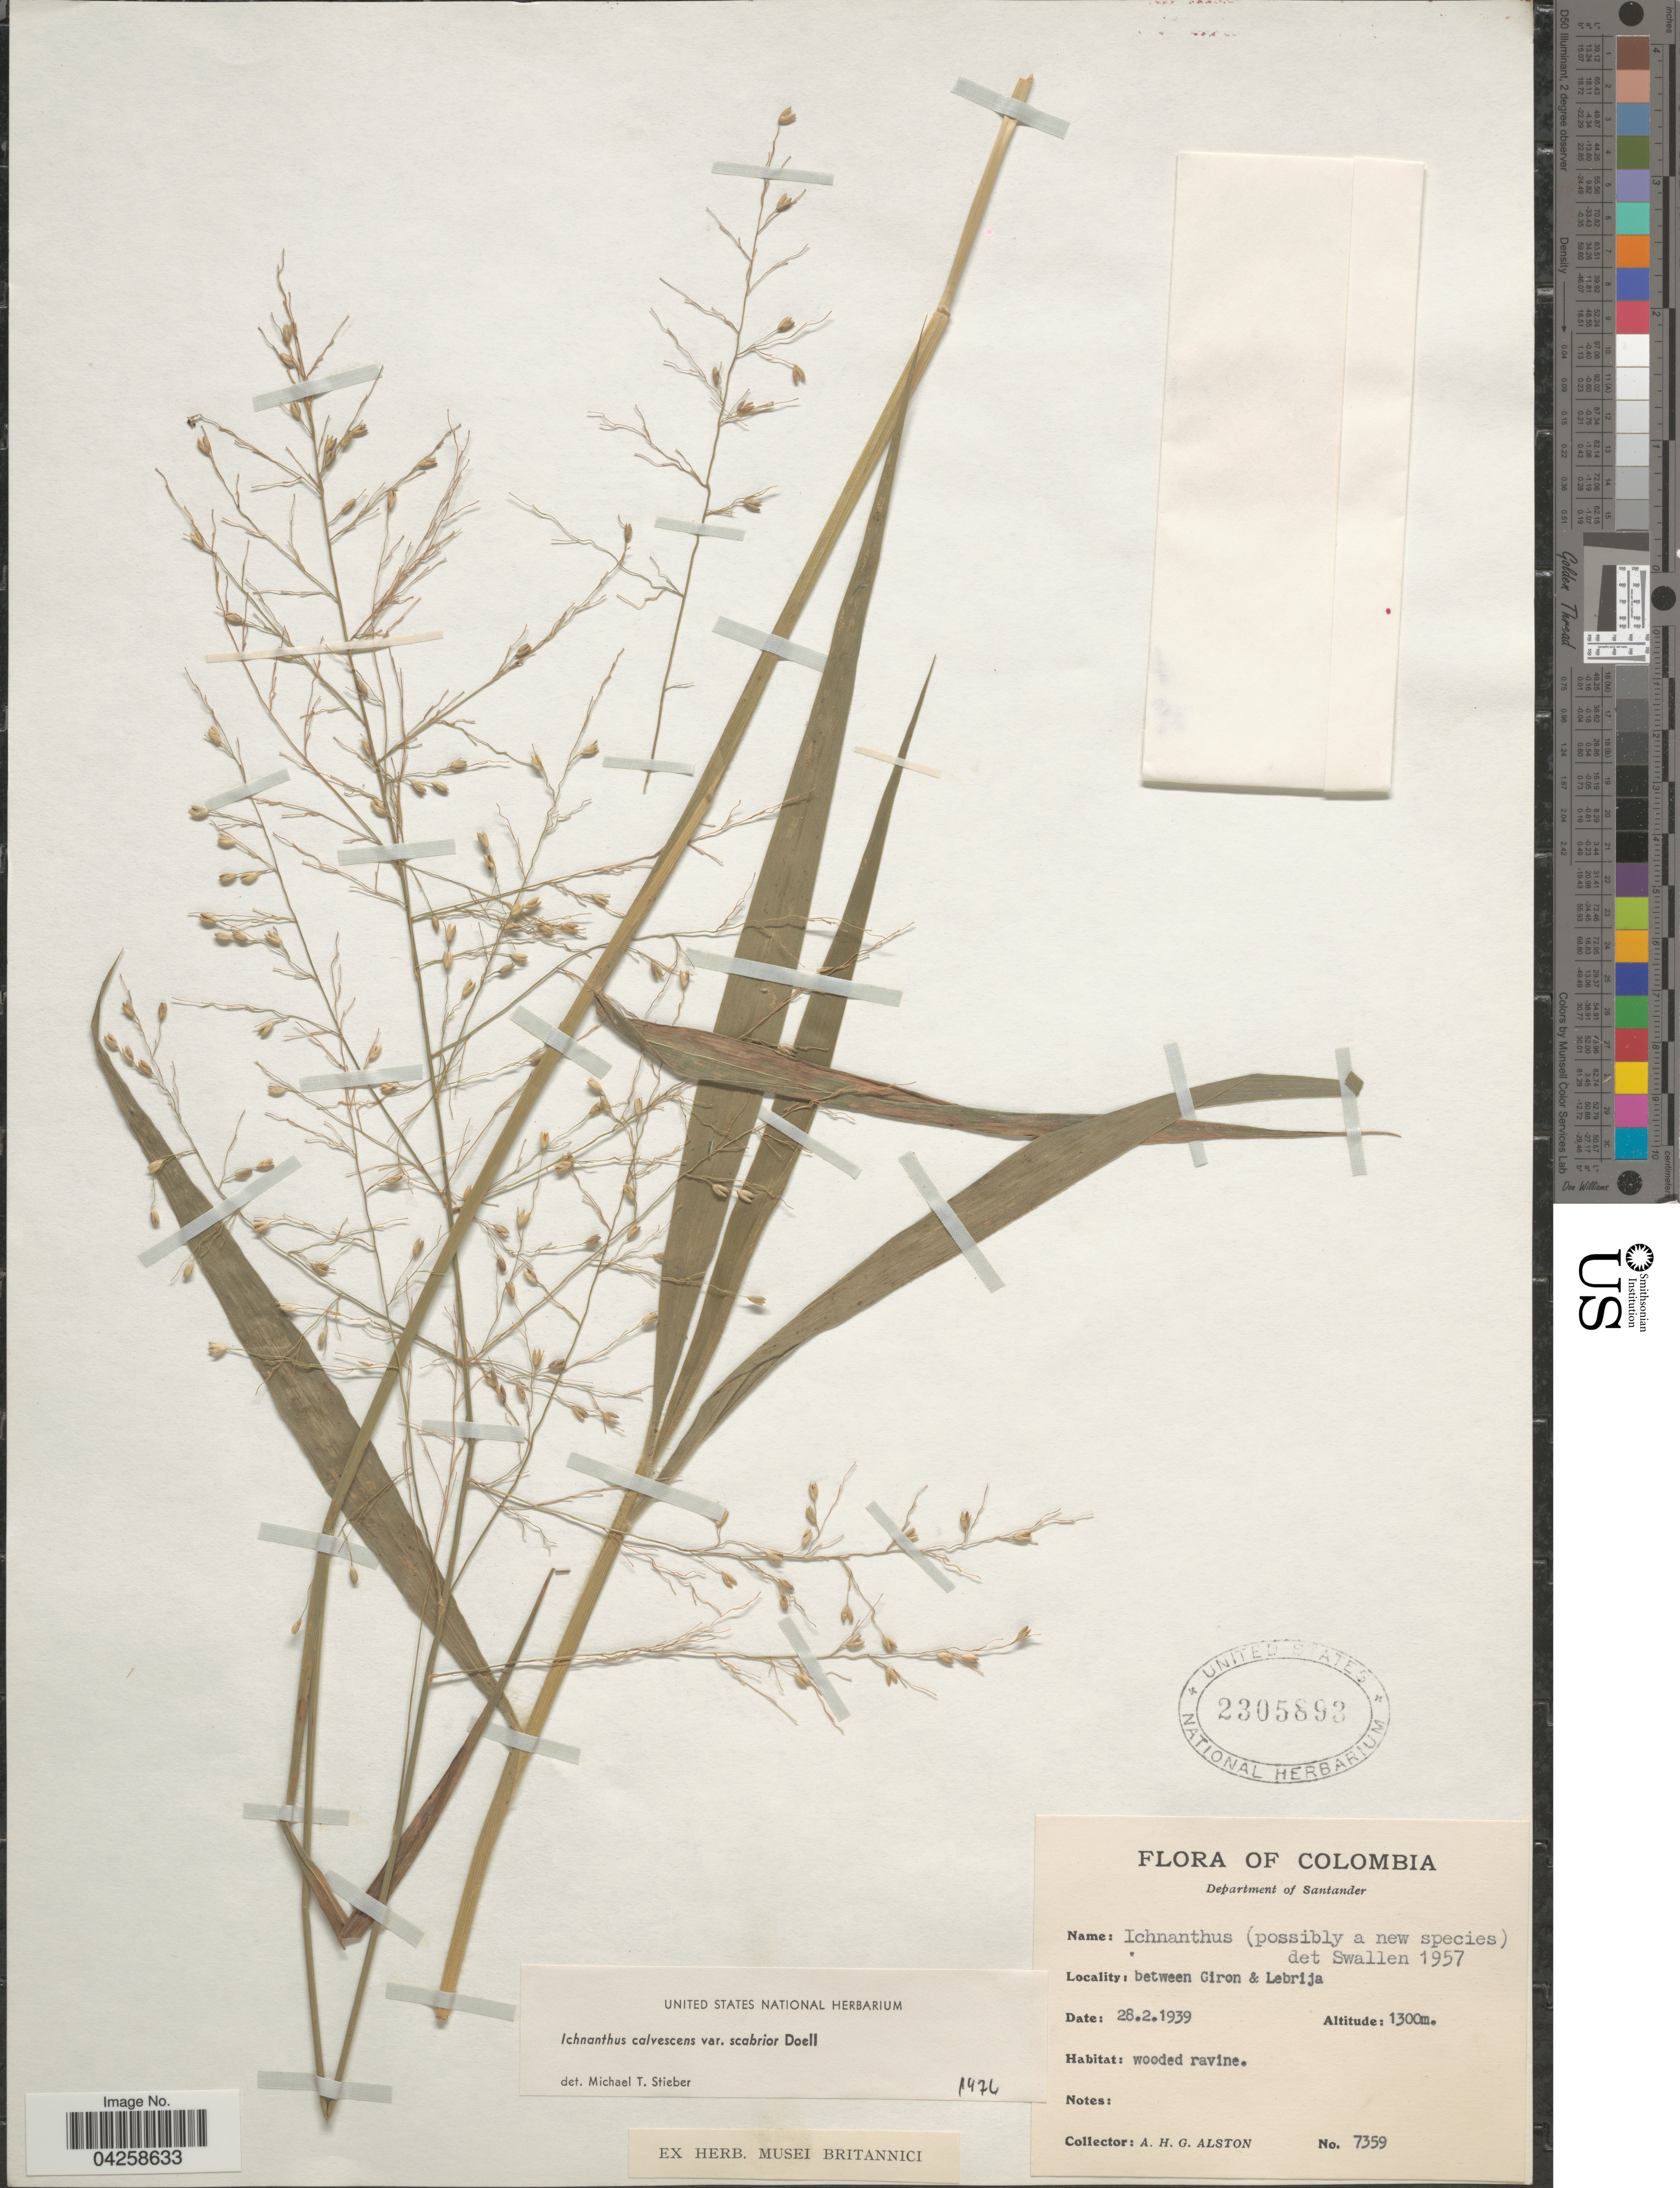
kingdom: Plantae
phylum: Tracheophyta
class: Liliopsida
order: Poales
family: Poaceae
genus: Ichnanthus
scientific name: Ichnanthus calvescens var. scabrior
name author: Döll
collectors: A. H. Alston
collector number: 7359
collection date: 1939-02-28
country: Colombia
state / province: Santander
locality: Department of Santander. Between Giron & Lebrija.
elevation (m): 1300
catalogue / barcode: US 2305893